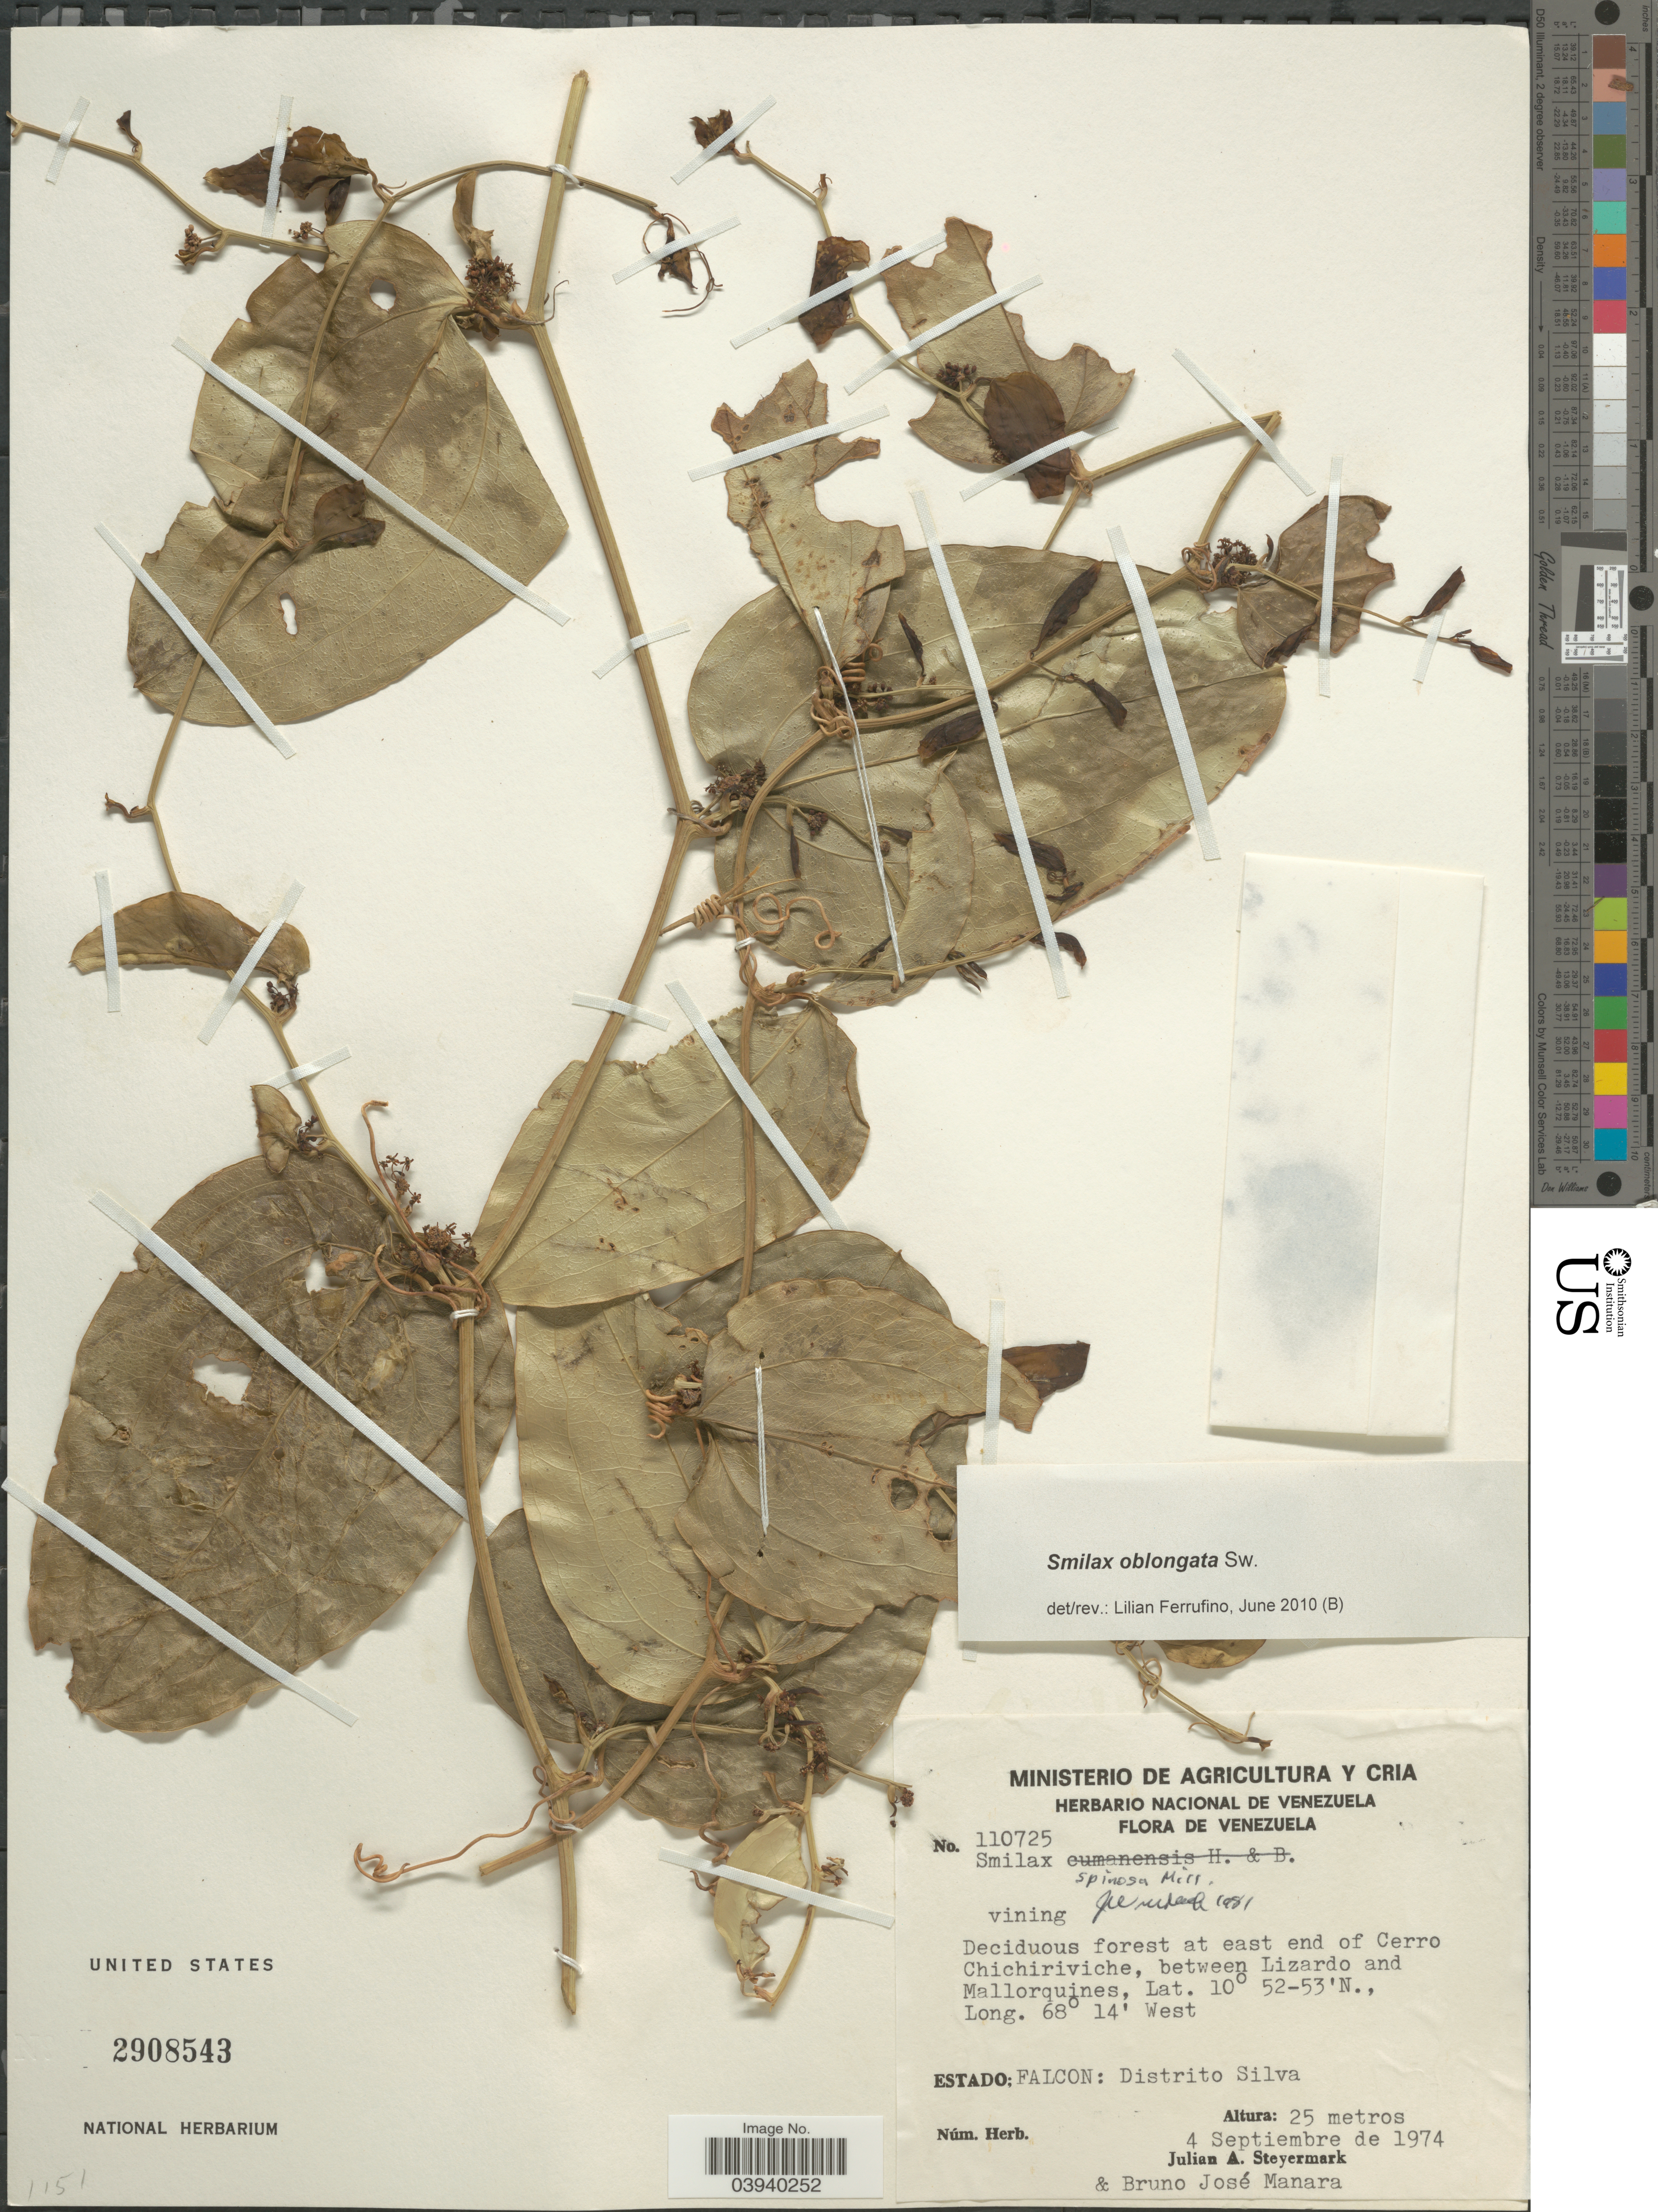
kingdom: Plantae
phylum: Tracheophyta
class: Liliopsida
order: Liliales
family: Smilacaceae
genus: Smilax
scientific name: Smilax oblongata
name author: Sw.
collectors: J. Steyermark & B. Manara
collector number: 110725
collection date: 1974-09-04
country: Venezuela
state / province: Falcon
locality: Deciduous forest at east end of Cerro Chichiriviche, between Lizardo and Mallorquines. Distrito Silva.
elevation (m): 25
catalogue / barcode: US 2908543